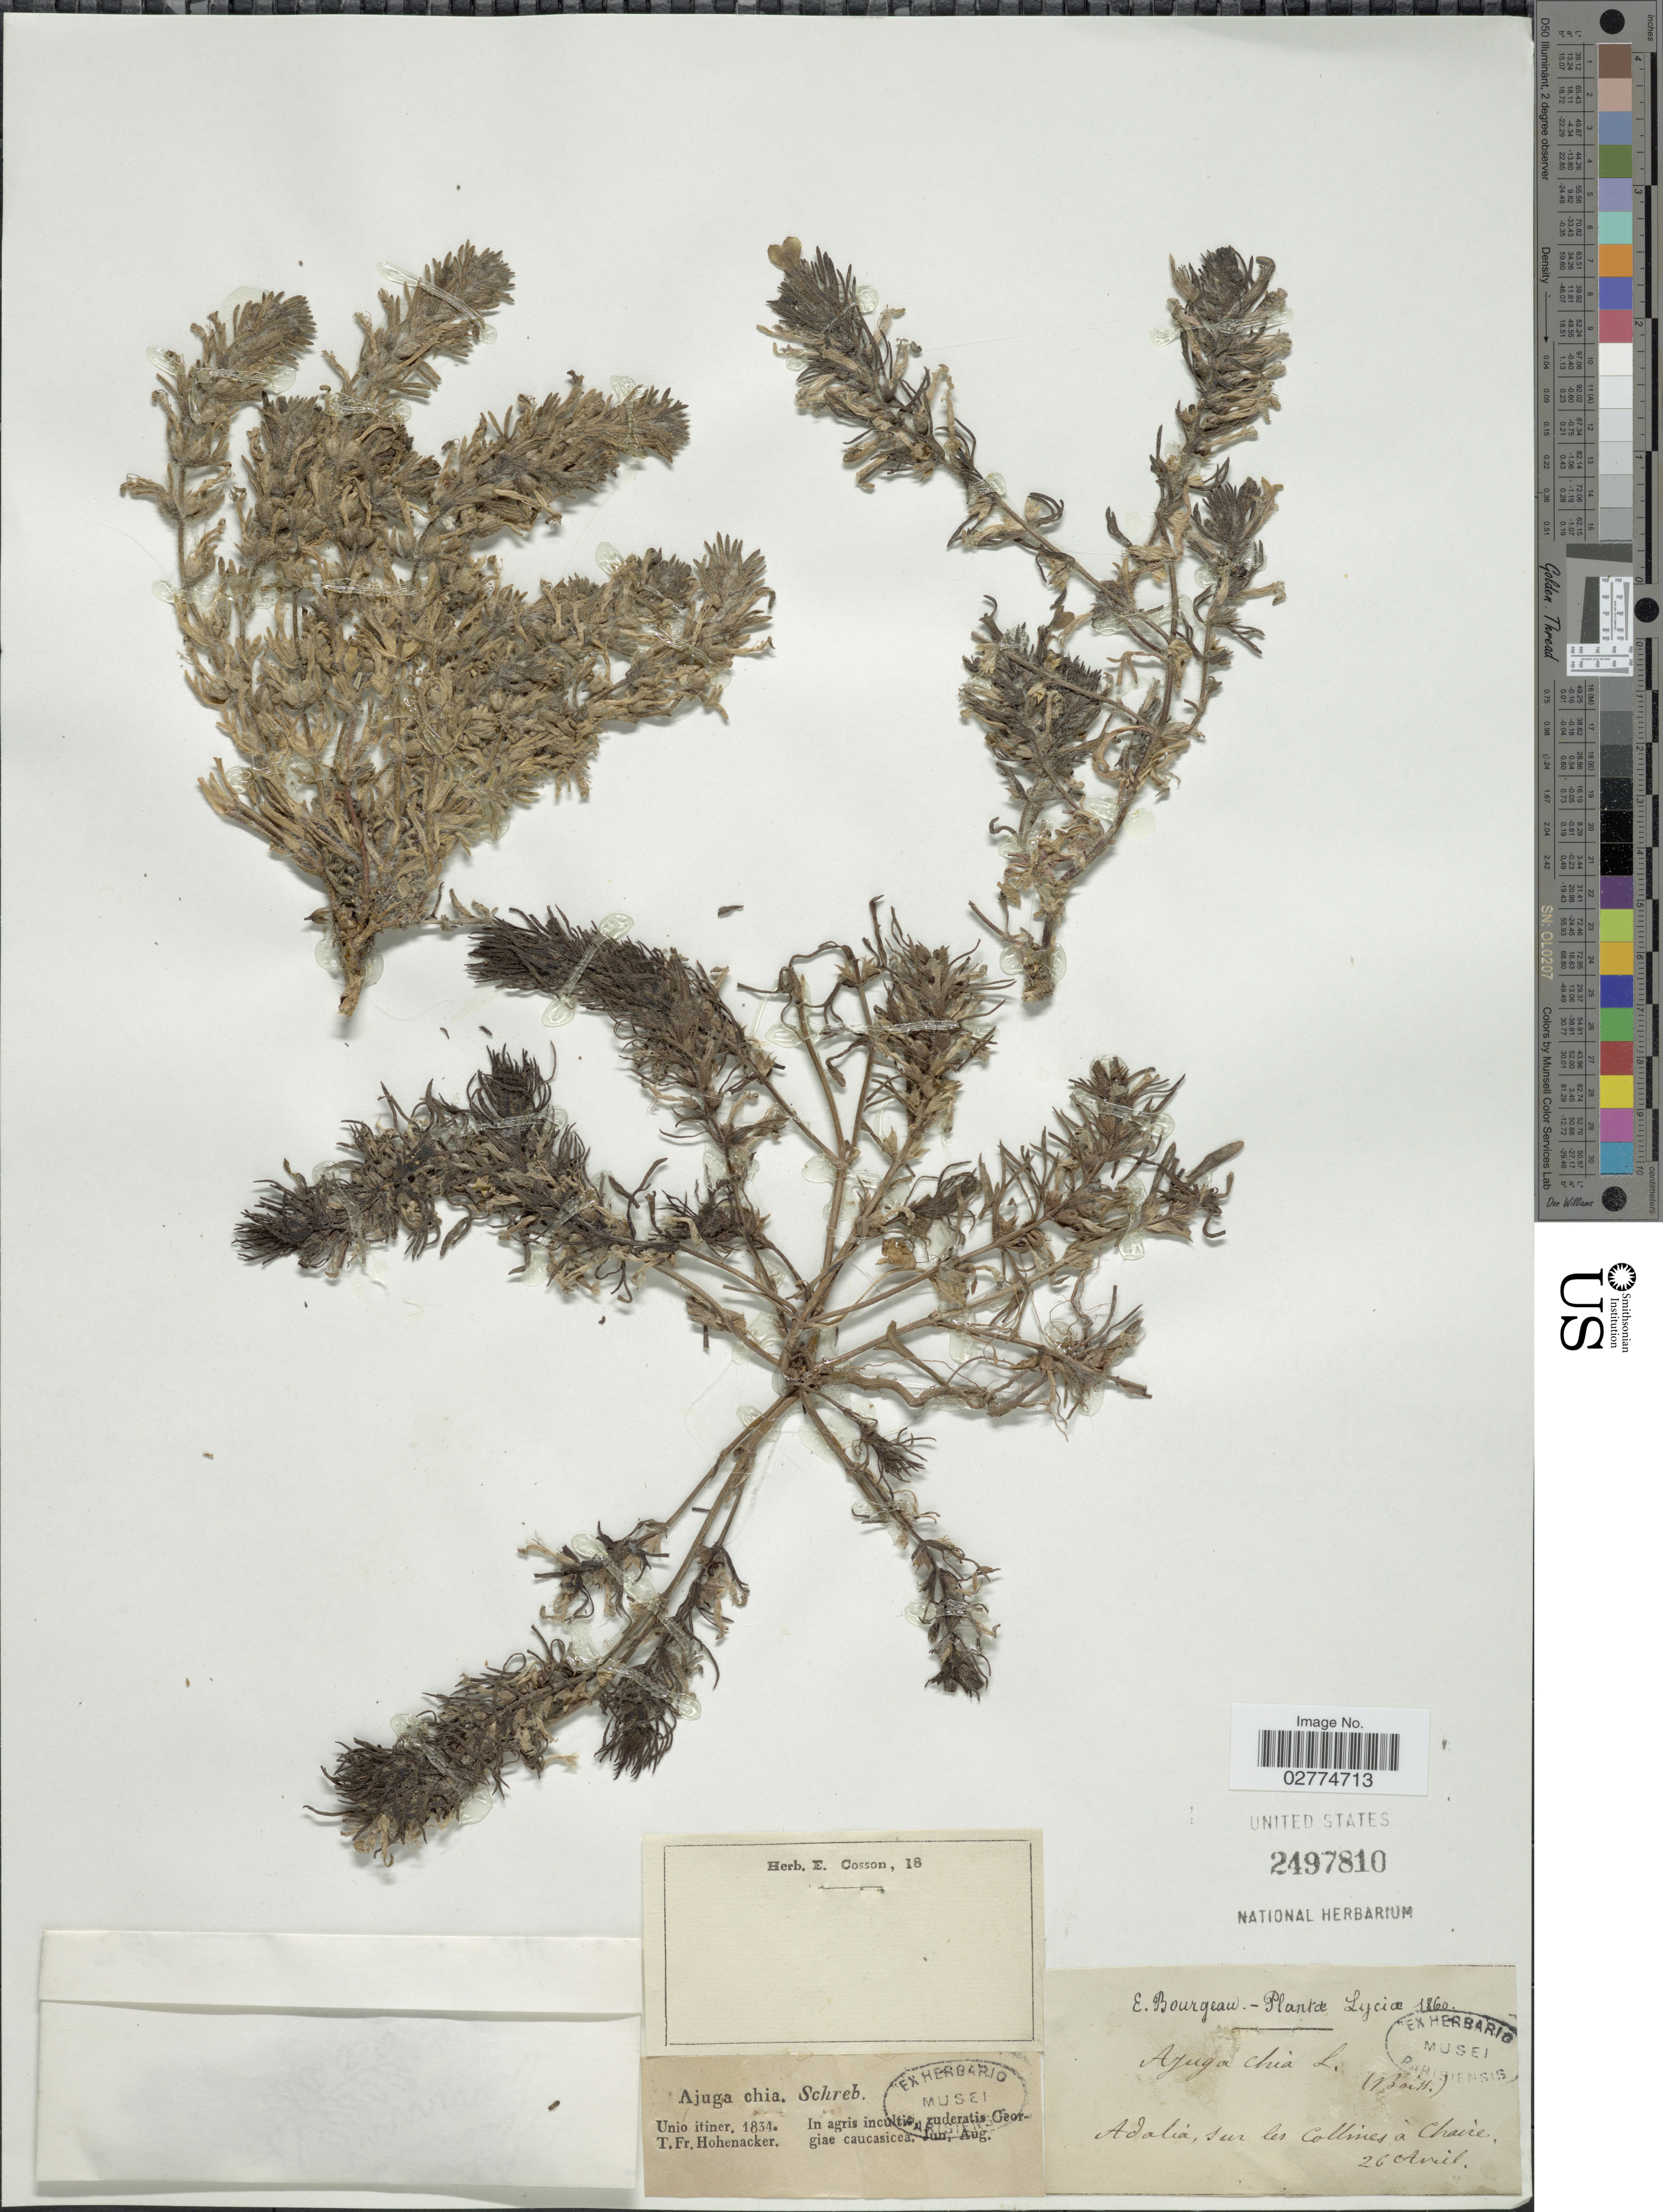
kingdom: Plantae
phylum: Tracheophyta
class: Magnoliopsida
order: Lamiales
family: Lamiaceae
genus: Ajuga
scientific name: Ajuga chia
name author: Schreb.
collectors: E. Bourgeau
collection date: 1860-04-26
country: Turkey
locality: Lyciæ. Adalia, sur les collines à Chaire.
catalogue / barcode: US 2497810